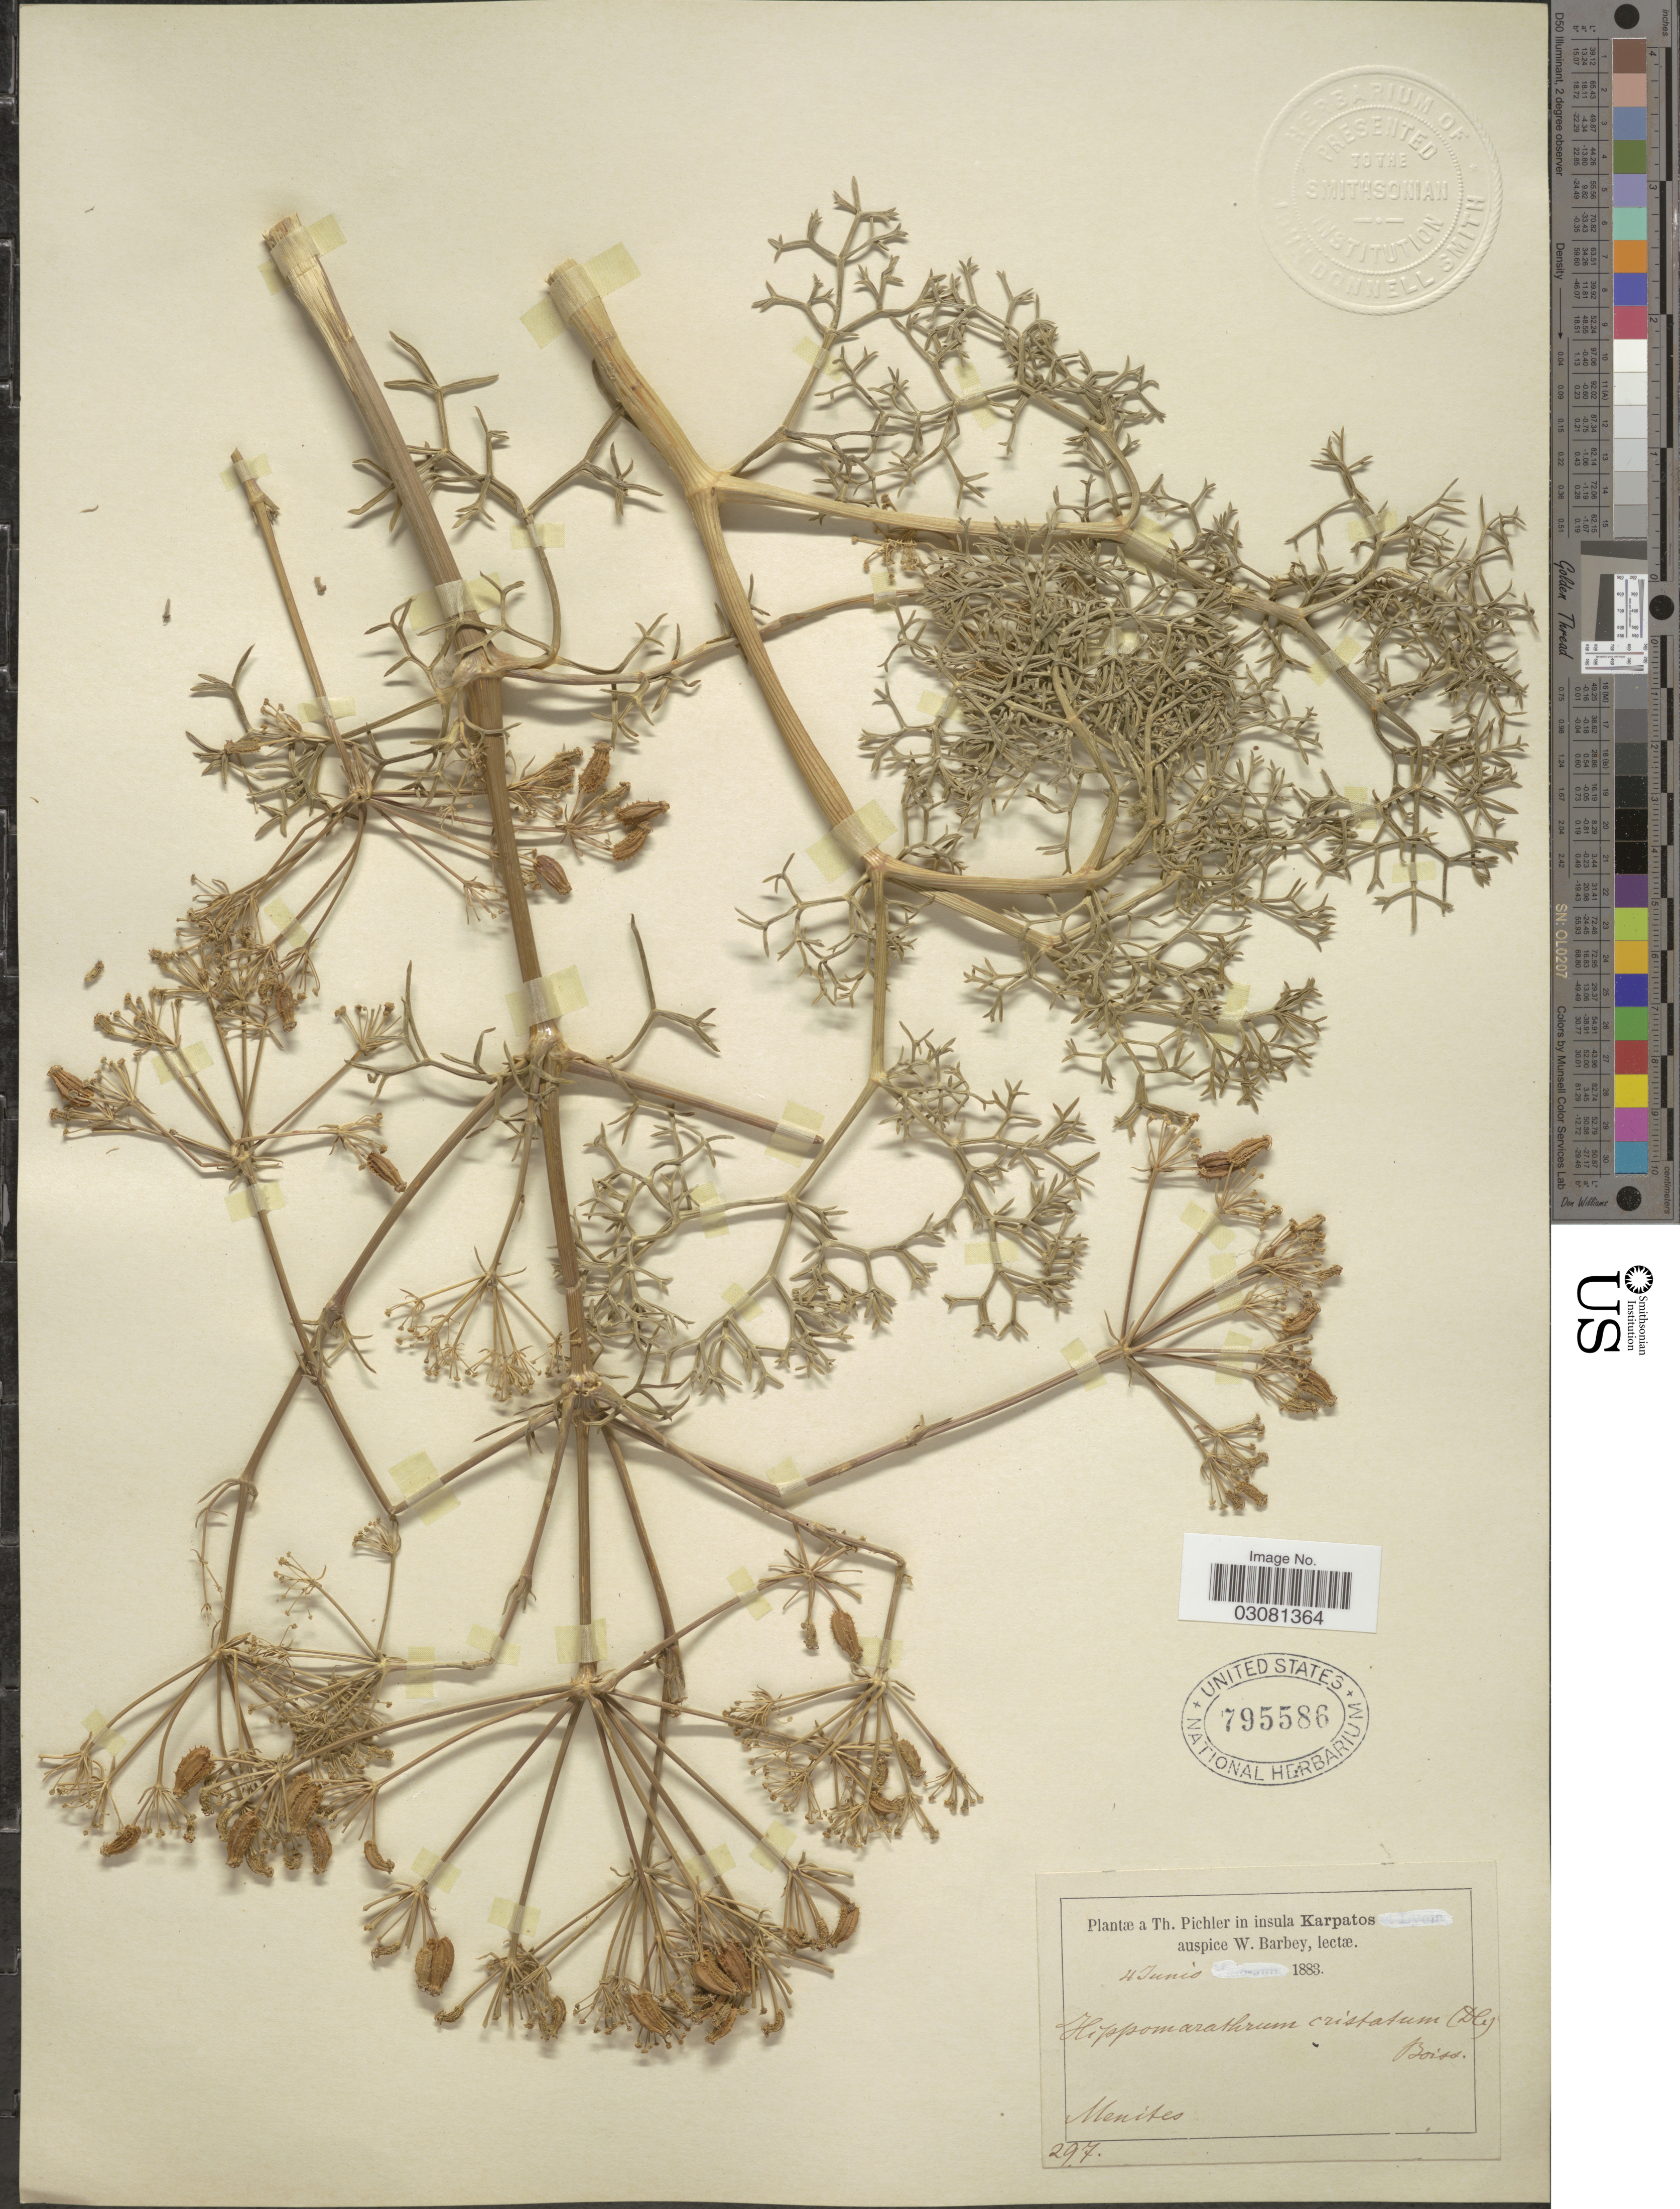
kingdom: Plantae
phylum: Tracheophyta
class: Magnoliopsida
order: Apiales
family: Apiaceae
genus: Hippomarathrum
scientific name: Hippomarathrum cristatum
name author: (DC.) Boiss.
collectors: T. Pichler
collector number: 297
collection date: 1883-06-04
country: Greece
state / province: South Aegean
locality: Insula Karpatos. Menites.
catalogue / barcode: US 795586